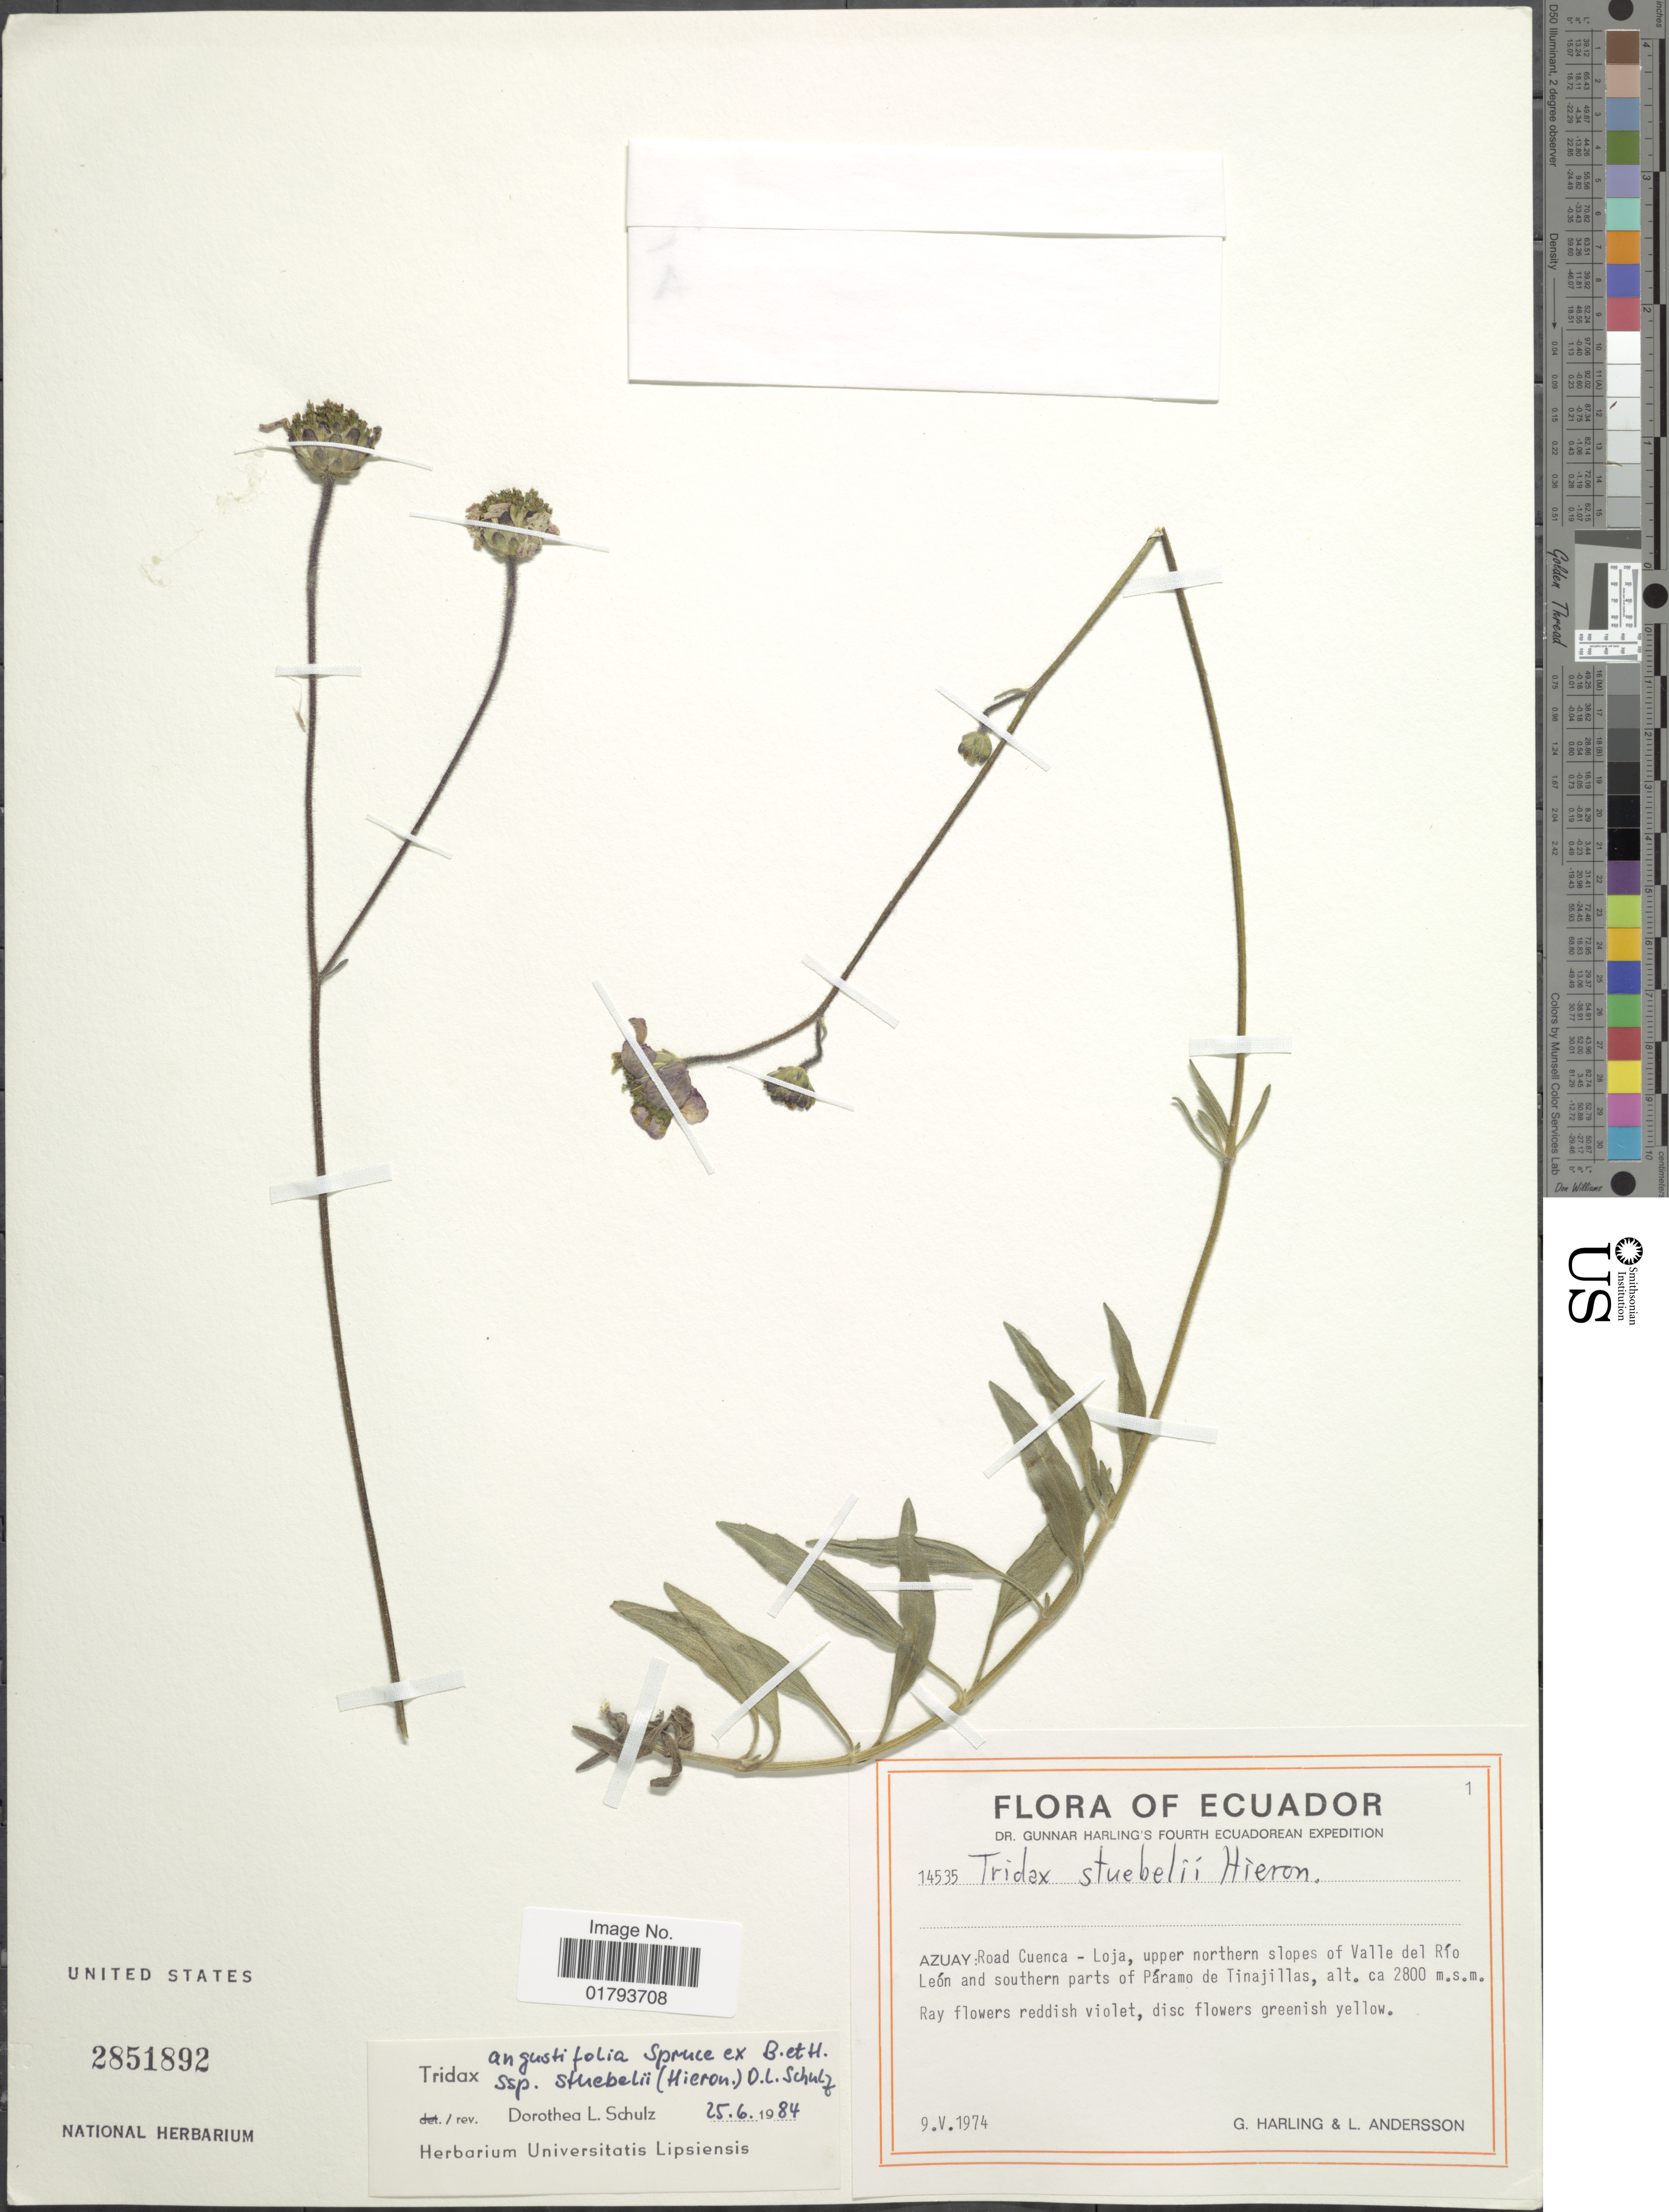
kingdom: Plantae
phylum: Tracheophyta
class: Magnoliopsida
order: Asterales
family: Asteraceae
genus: Tridax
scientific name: Tridax stuebelii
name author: Hieron.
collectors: G. Harling & L. Andersson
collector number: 14535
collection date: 1974-05-09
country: Ecuador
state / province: Azuay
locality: Road Cuenca - Loja, upper northern slopes of Valle del Río León and southern parts of Páramo de Tinajillas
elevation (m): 2800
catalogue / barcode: US 2851892